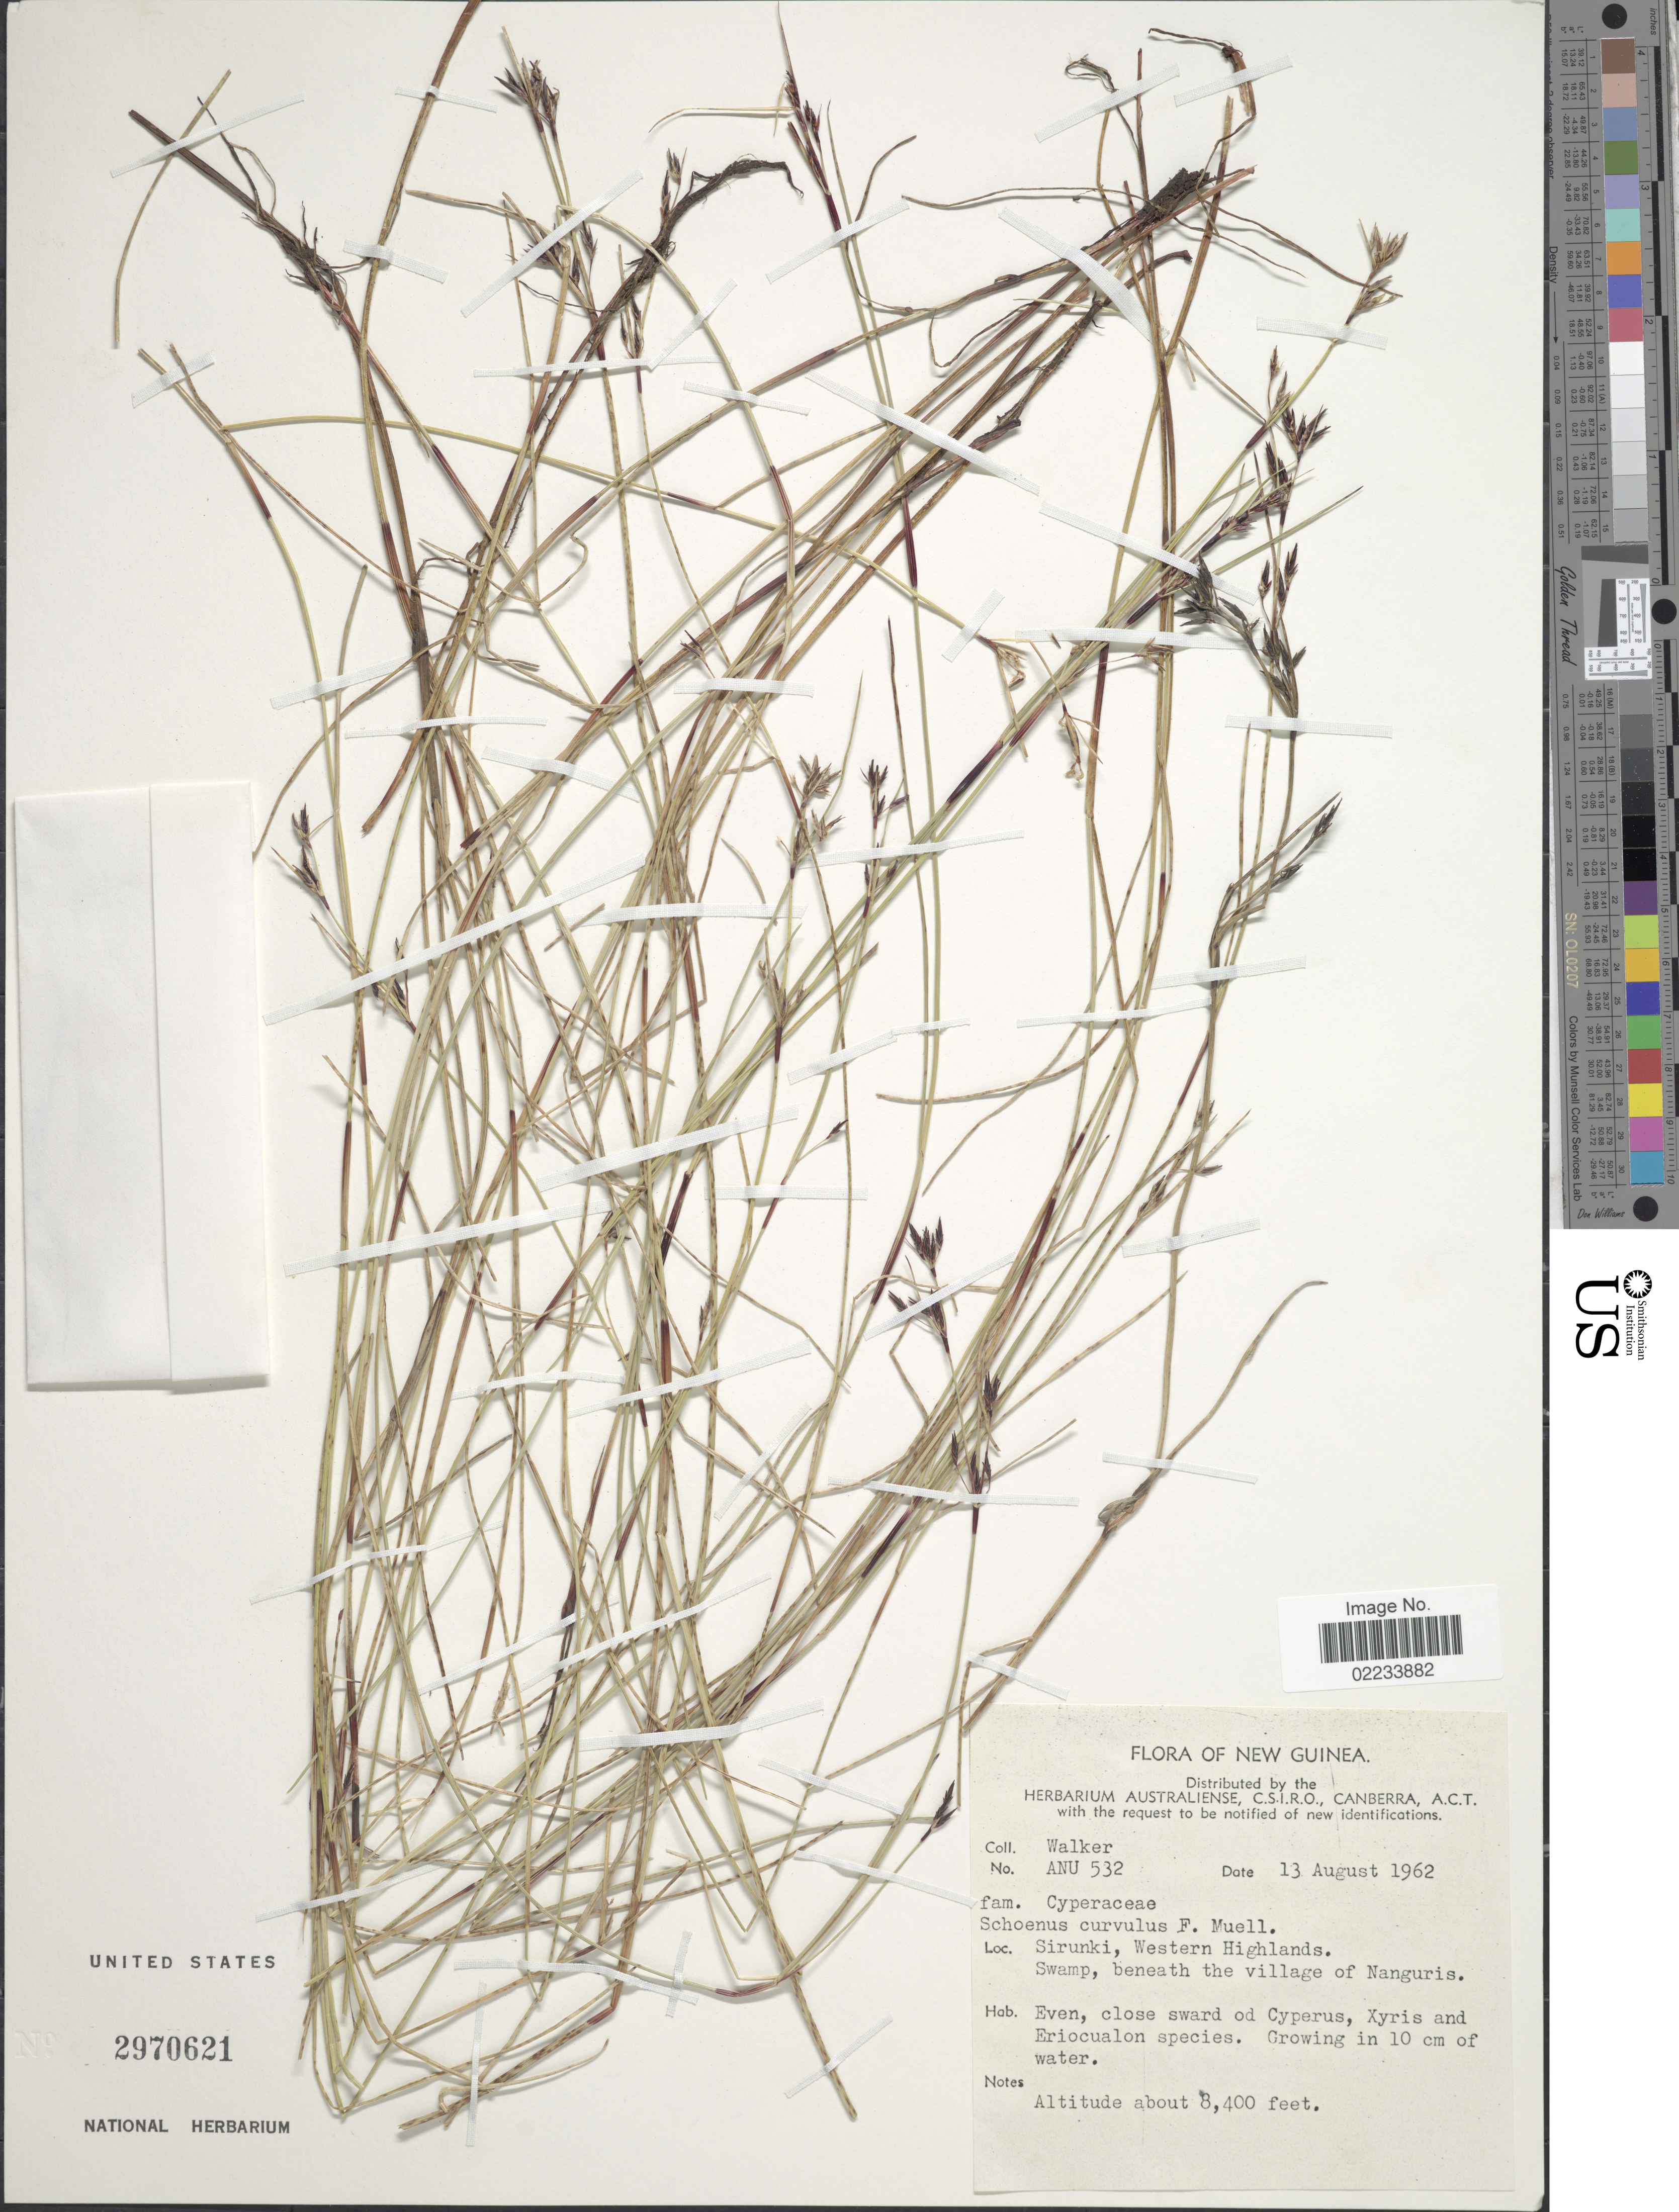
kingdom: Plantae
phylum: Tracheophyta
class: Liliopsida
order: Poales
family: Cyperaceae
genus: Schoenus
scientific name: Schoenus curvulus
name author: F. Muell.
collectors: -. Walker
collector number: ANU 532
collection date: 1962-08-13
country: Papua New Guinea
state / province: Manus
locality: New Guinea, Sirunki, Western Highlands. Swamp, beneath village of Naguris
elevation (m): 2560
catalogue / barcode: US 2970621